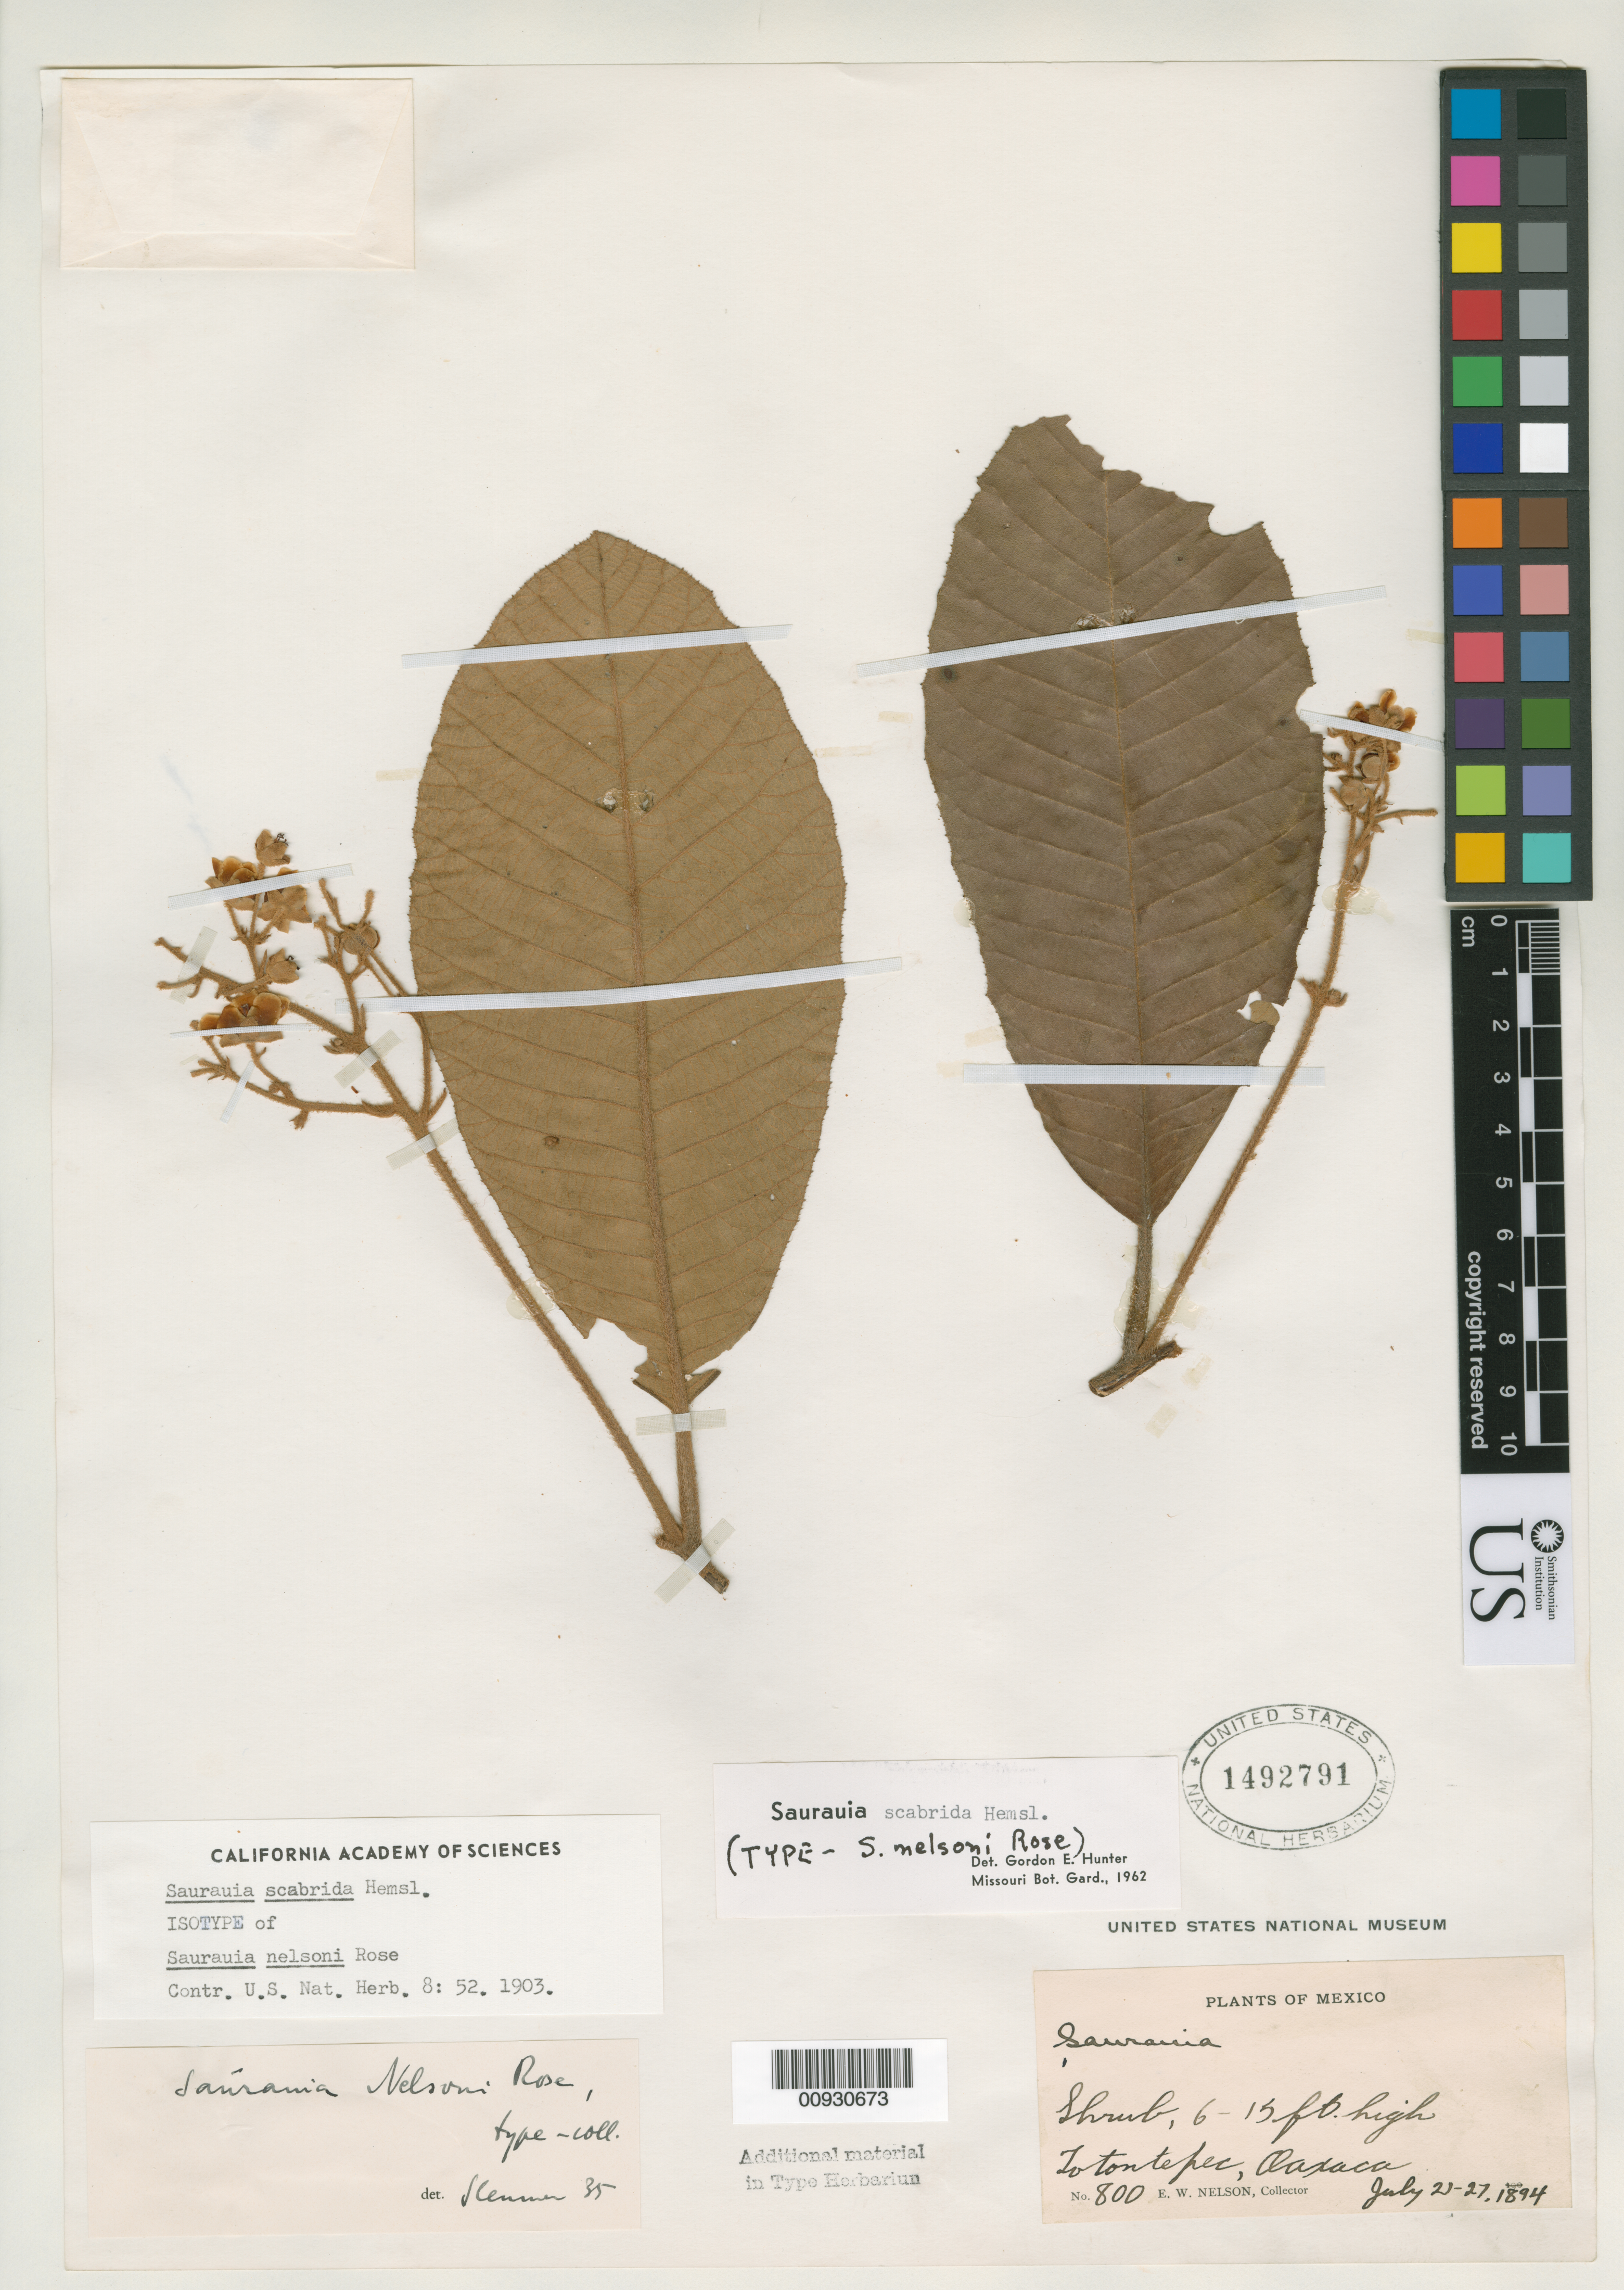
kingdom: Plantae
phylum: Tracheophyta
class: Magnoliopsida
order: Ericales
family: Actinidiaceae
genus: Saurauia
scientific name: Saurauia nelsonii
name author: Rose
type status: Isotype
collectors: E. W. Nelson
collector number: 800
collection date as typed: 21 Jul 1894 to 27 Jul 1894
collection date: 1894-07-21/1894-07-27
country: Mexico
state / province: Oaxaca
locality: Near Totontepec.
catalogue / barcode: US 1492791